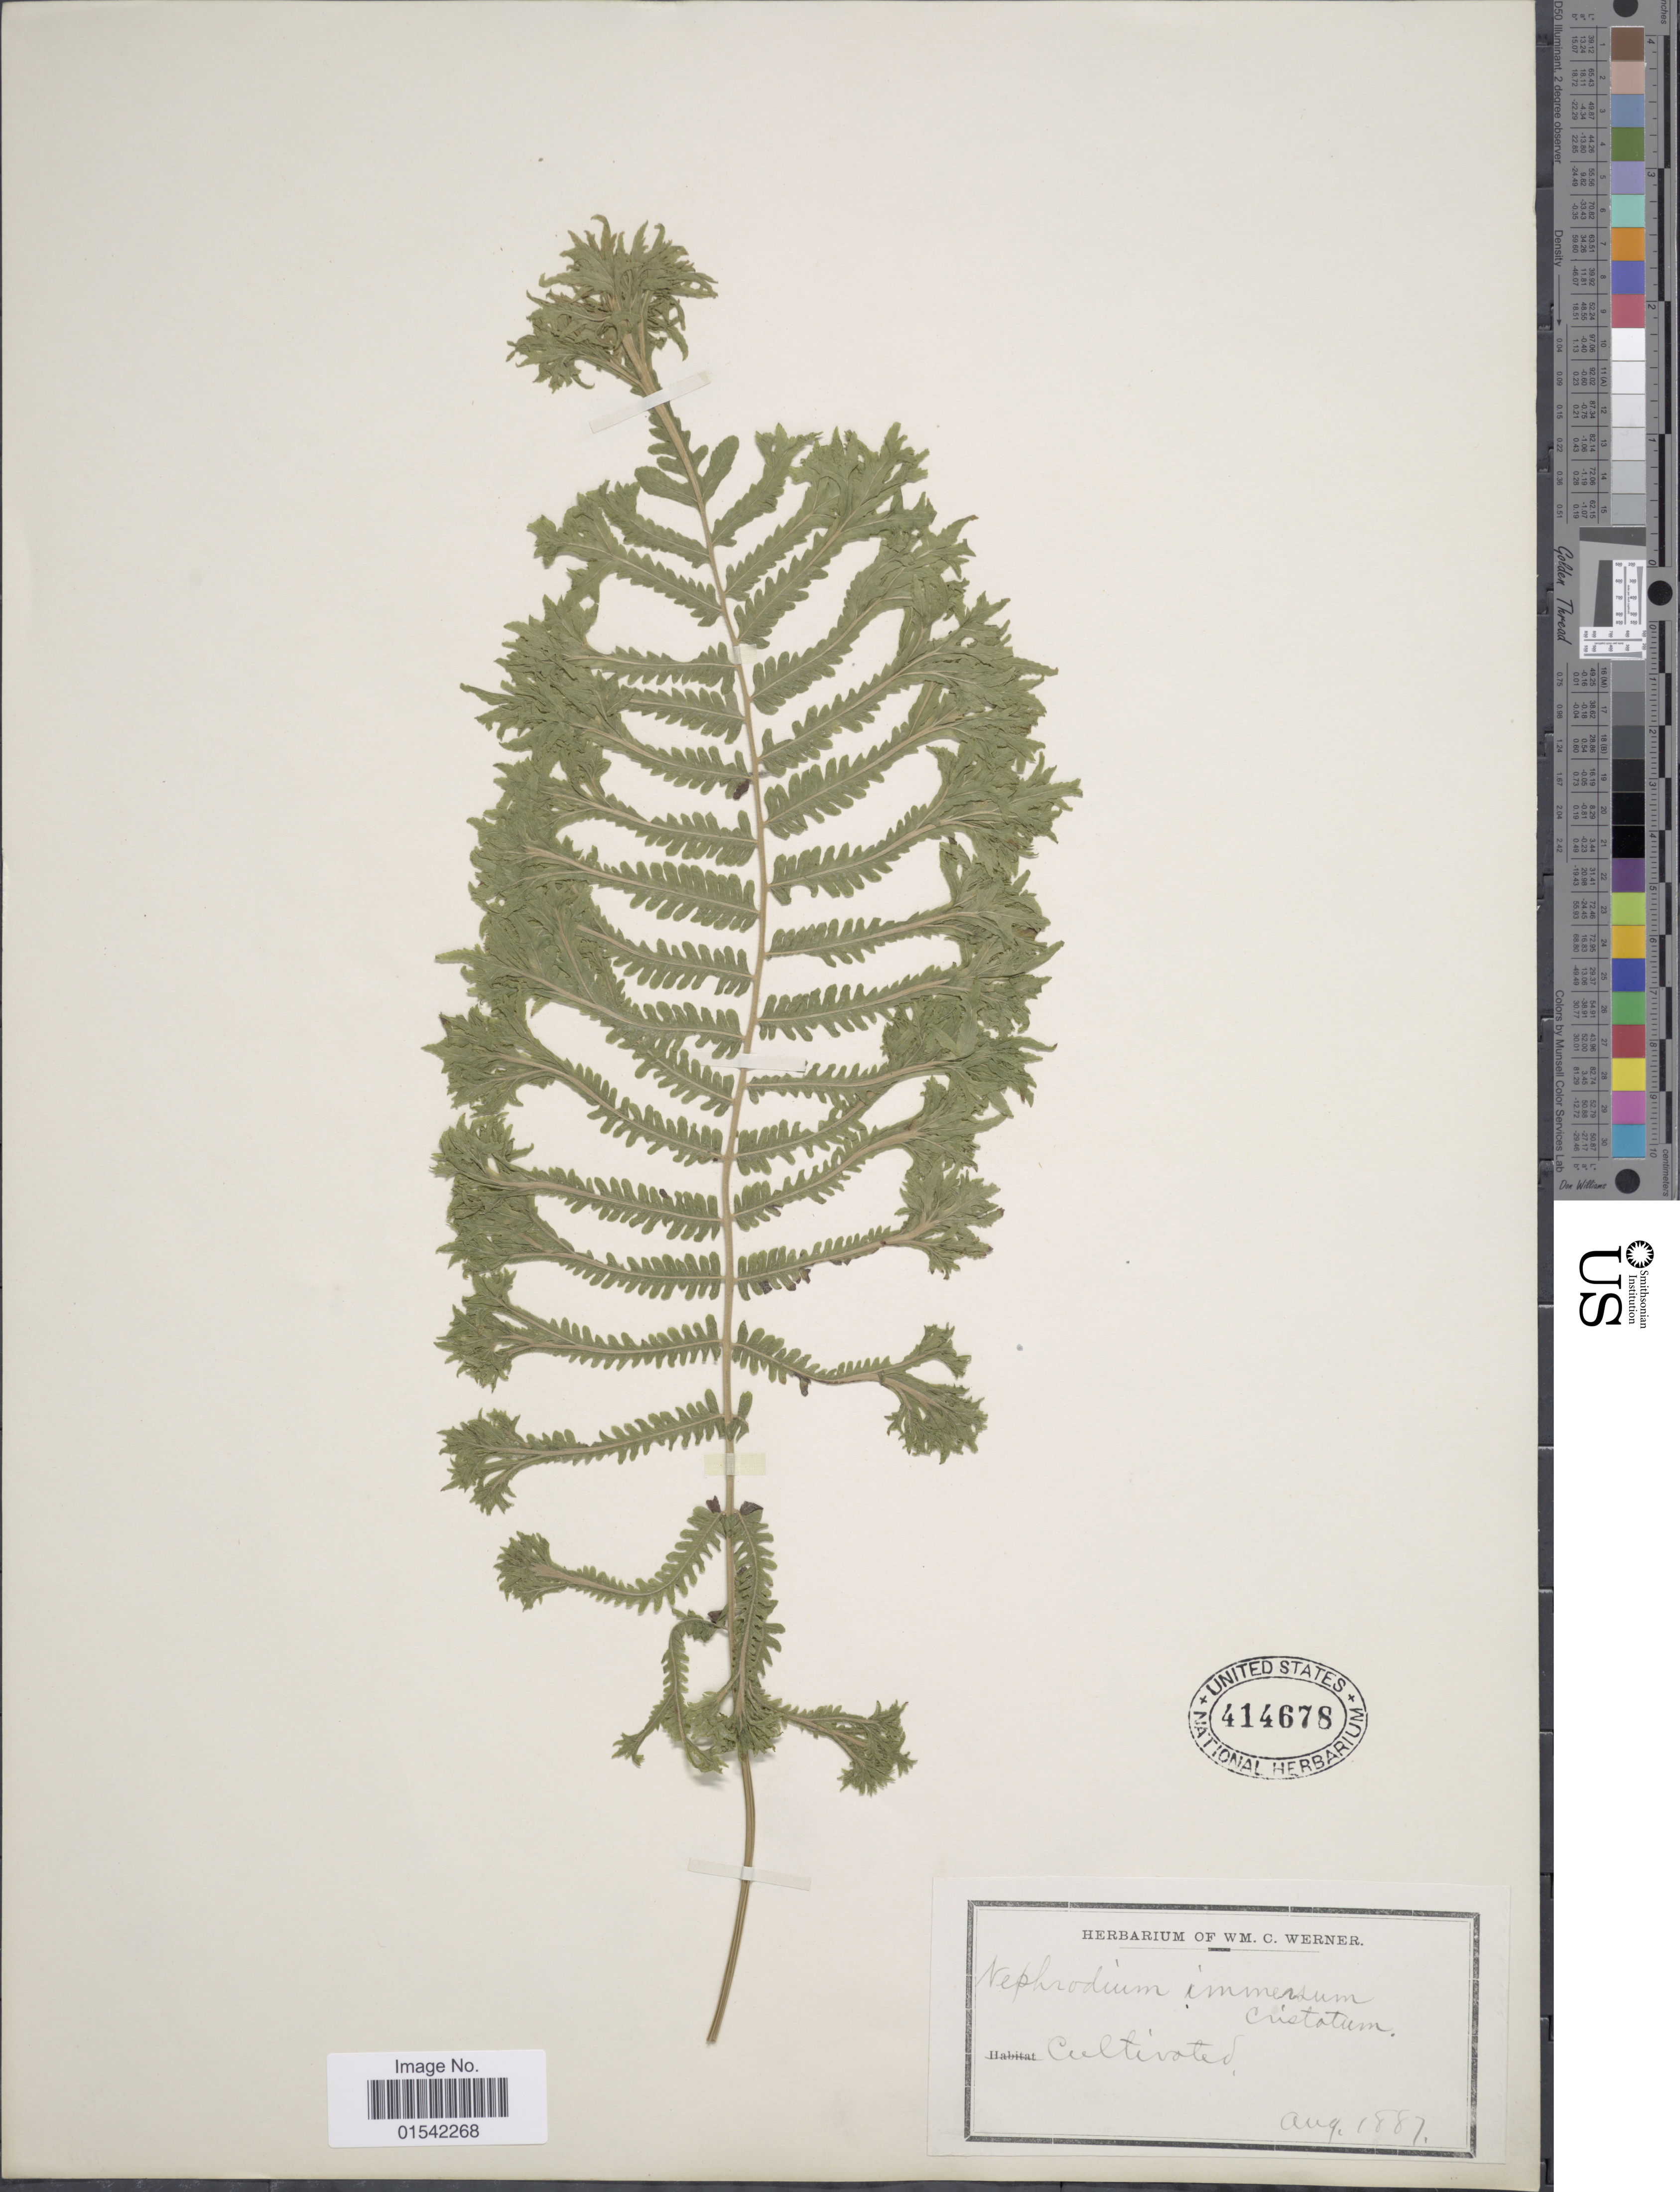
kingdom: Plantae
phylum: Tracheophyta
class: Polypodiopsida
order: Polypodiales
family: Thelypteridaceae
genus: Cyclosorus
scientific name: Cyclosorus immersus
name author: (Blume) S. Linds.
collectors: ex herb. Wm. C. Werner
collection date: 1887-08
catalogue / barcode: US 414678